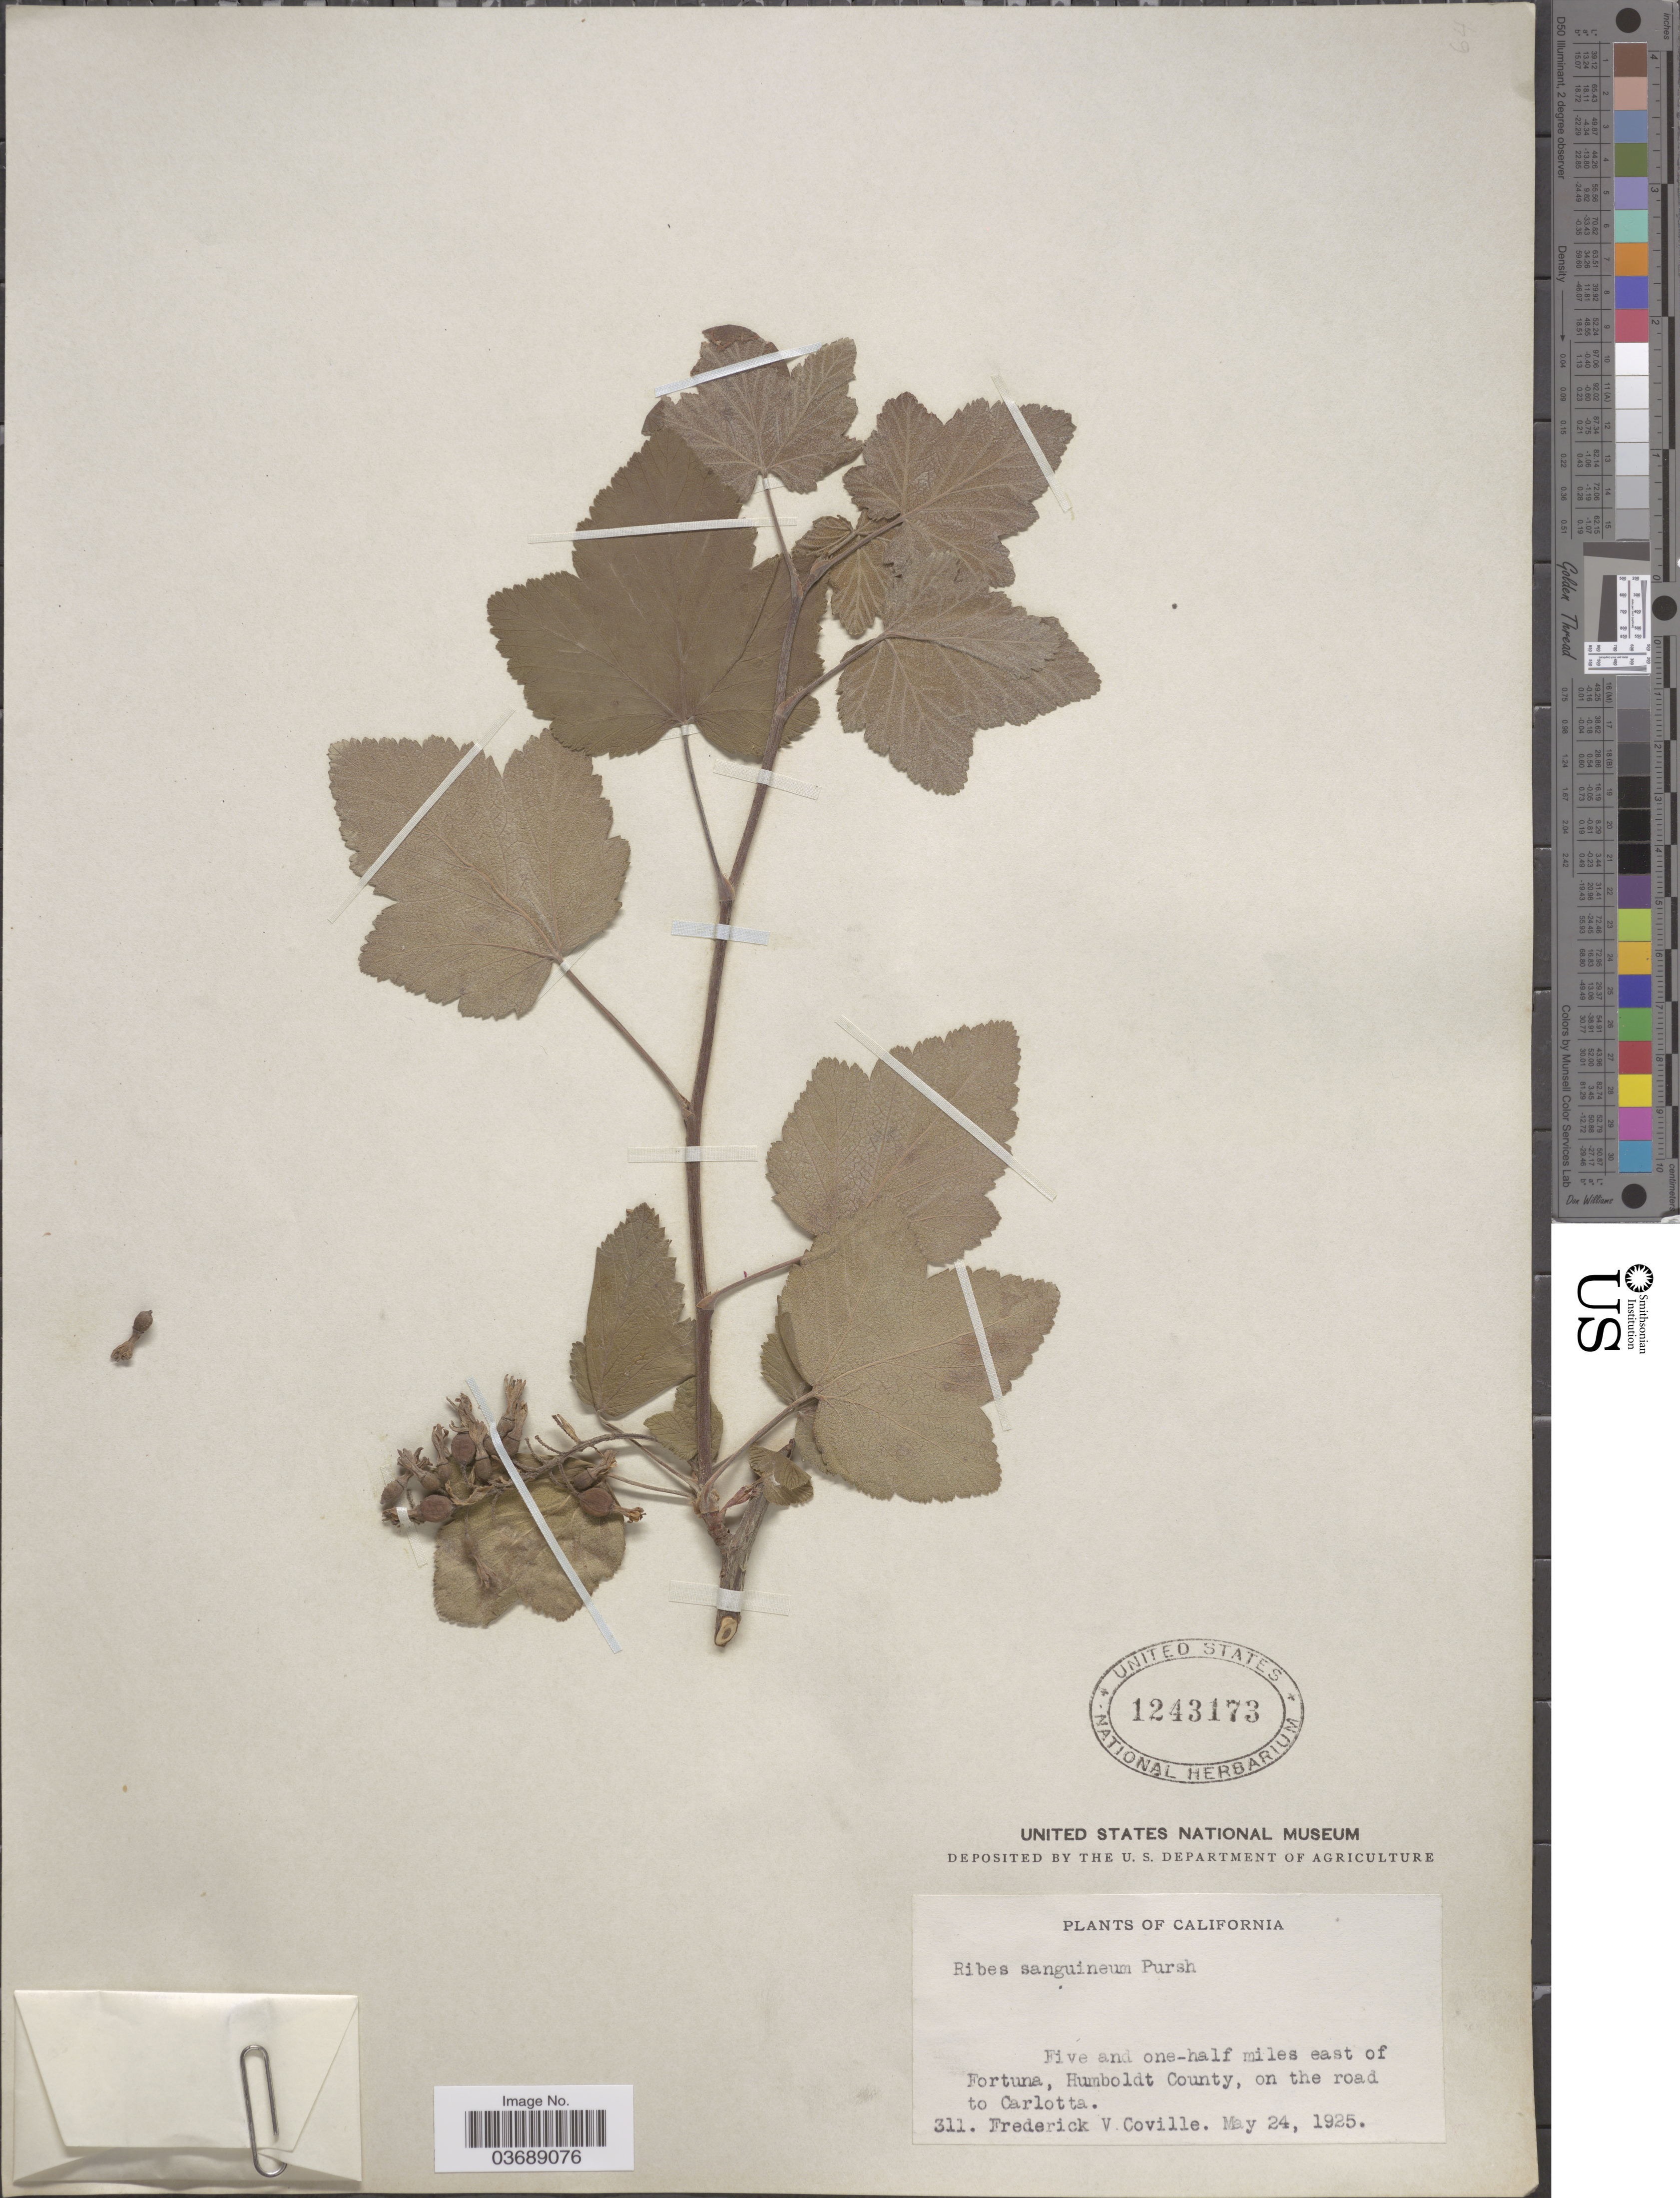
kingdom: Plantae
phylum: Tracheophyta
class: Magnoliopsida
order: Saxifragales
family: Grossulariaceae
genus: Ribes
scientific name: Ribes sanguineum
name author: Pursh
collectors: F. V. Coville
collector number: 311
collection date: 1925-05-24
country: United States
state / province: California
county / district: Humboldt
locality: Five and one-half miles east of Fortuna, Humboldt County, on the road to Carlotta.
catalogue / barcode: US 1243173